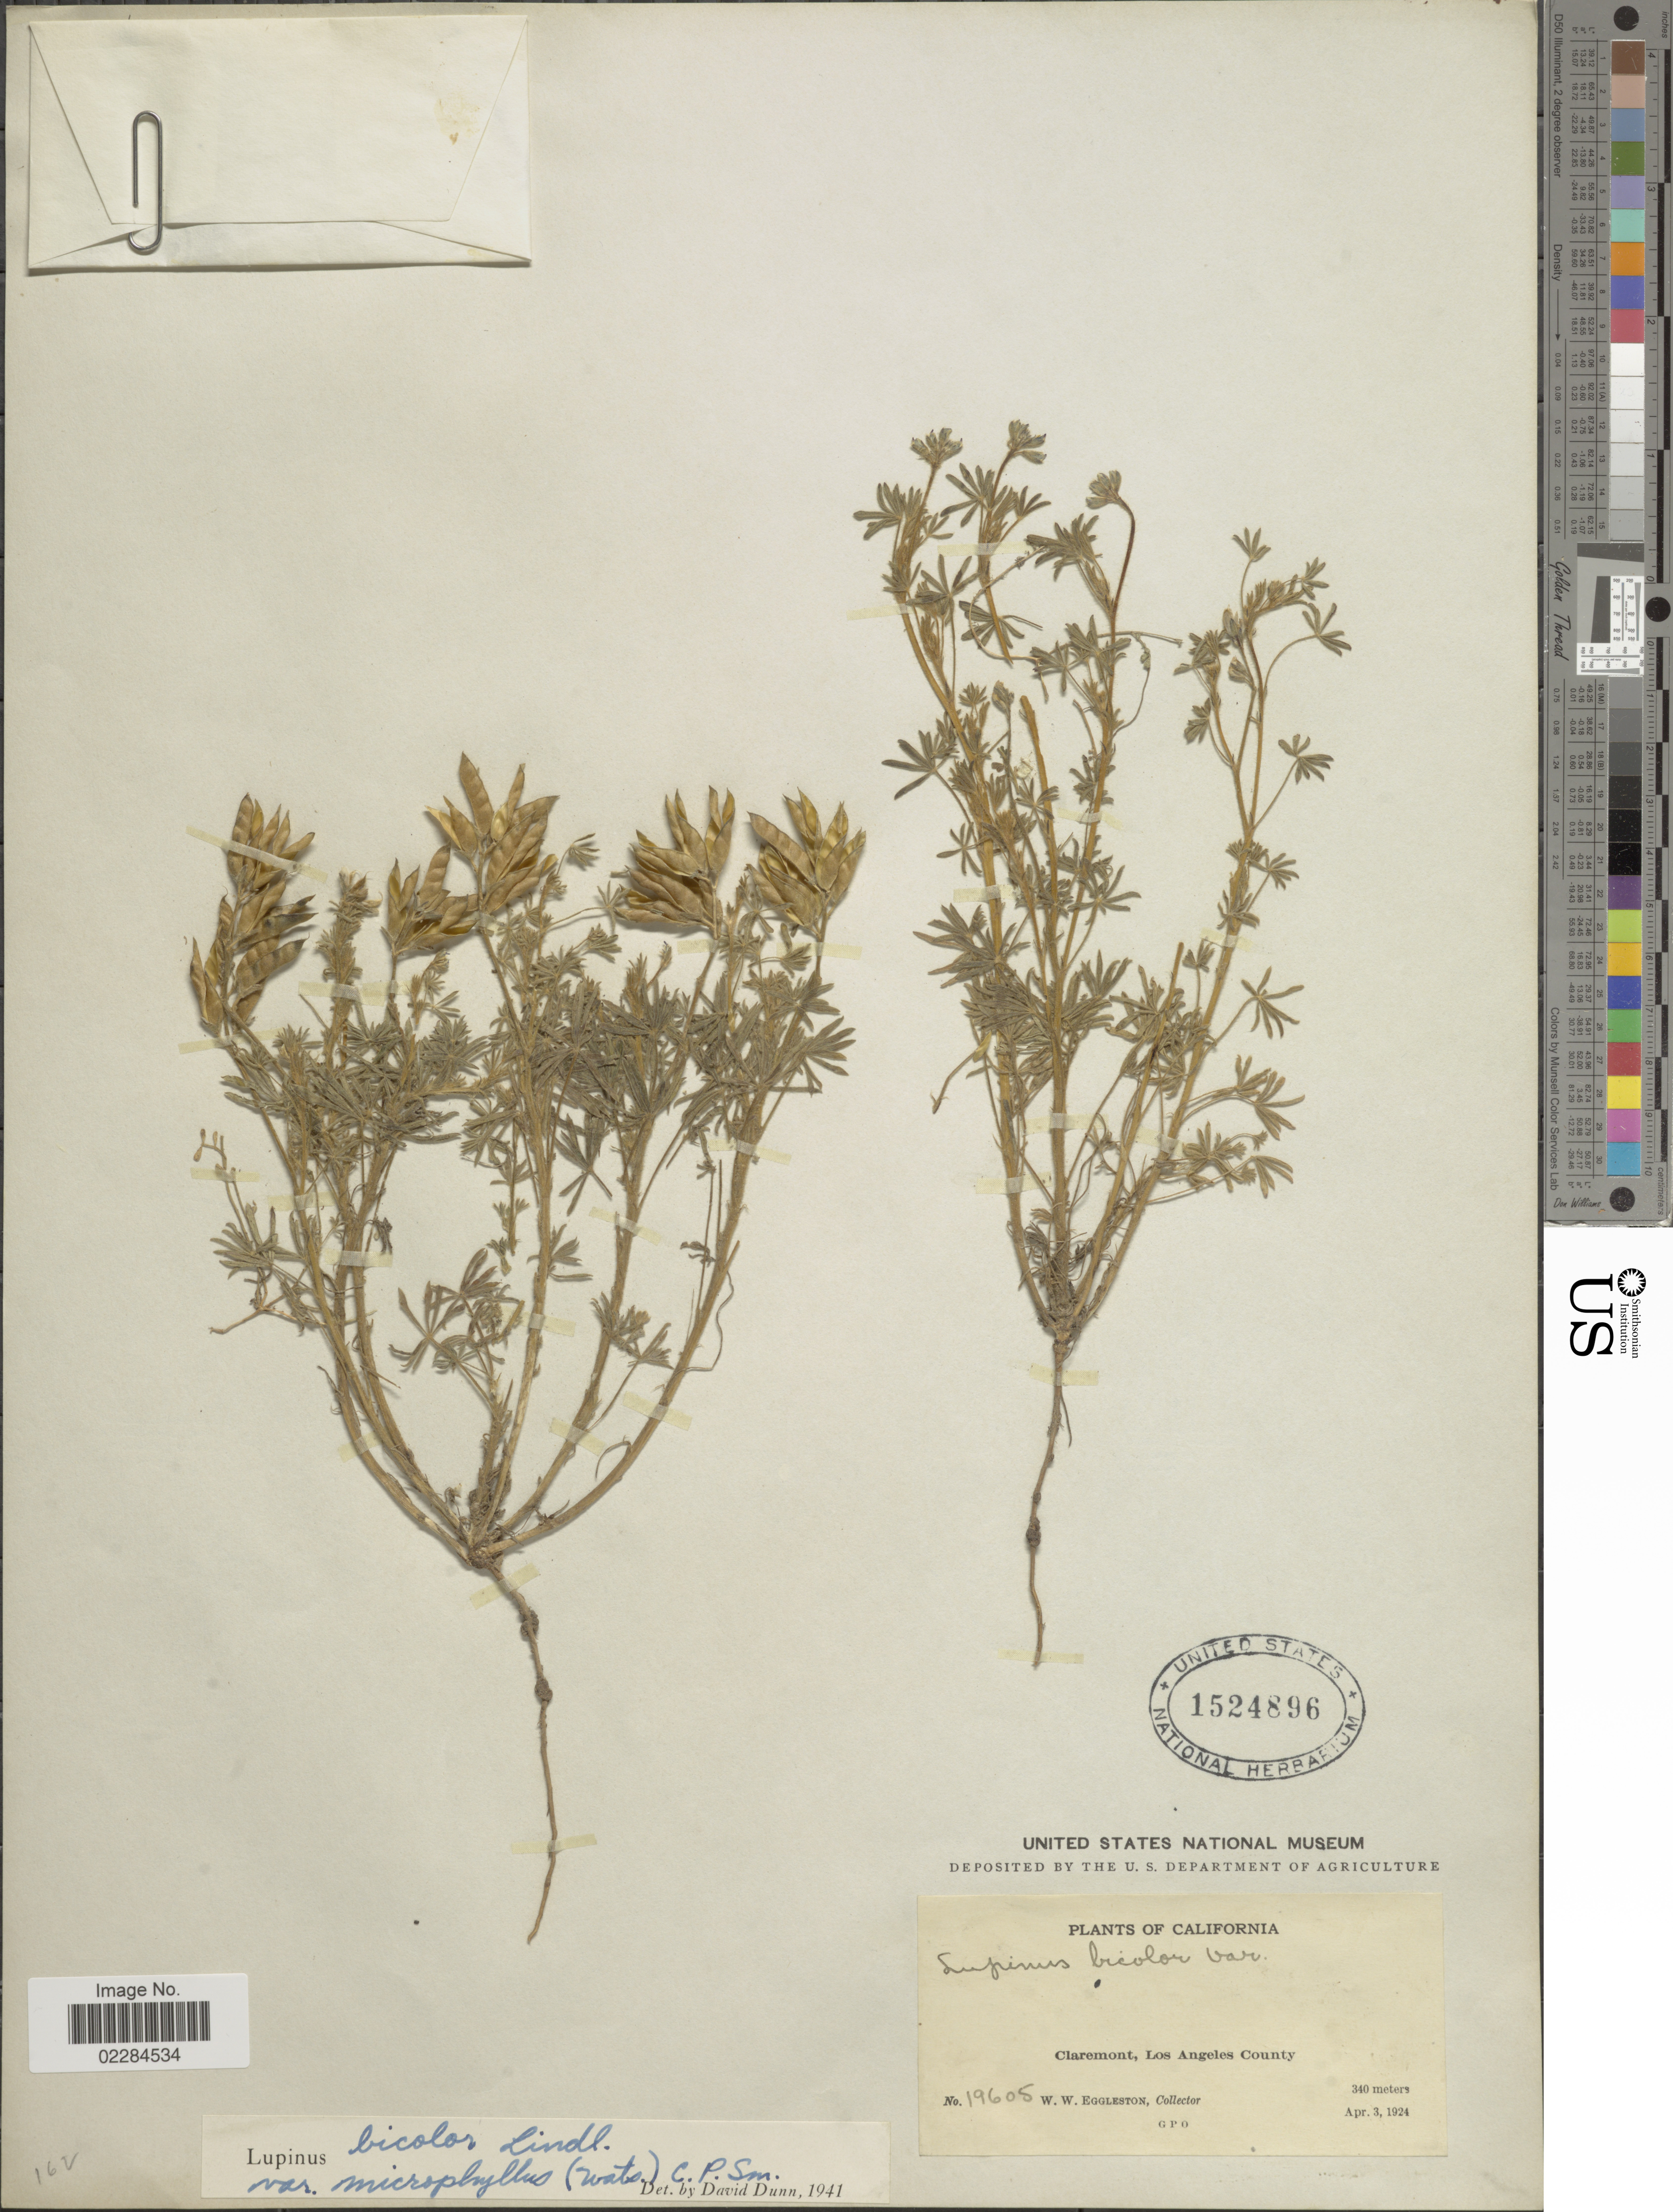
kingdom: Plantae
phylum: Tracheophyta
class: Magnoliopsida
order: Fabales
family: Fabaceae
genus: Lupinus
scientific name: Lupinus bicolor var. microphyllus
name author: Lindl.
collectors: W. W. Eggleston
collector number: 19605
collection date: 1924-04-03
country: United States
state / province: California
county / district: Los Angeles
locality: Claremont, Los Angeles County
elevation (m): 340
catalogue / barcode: US 1524896